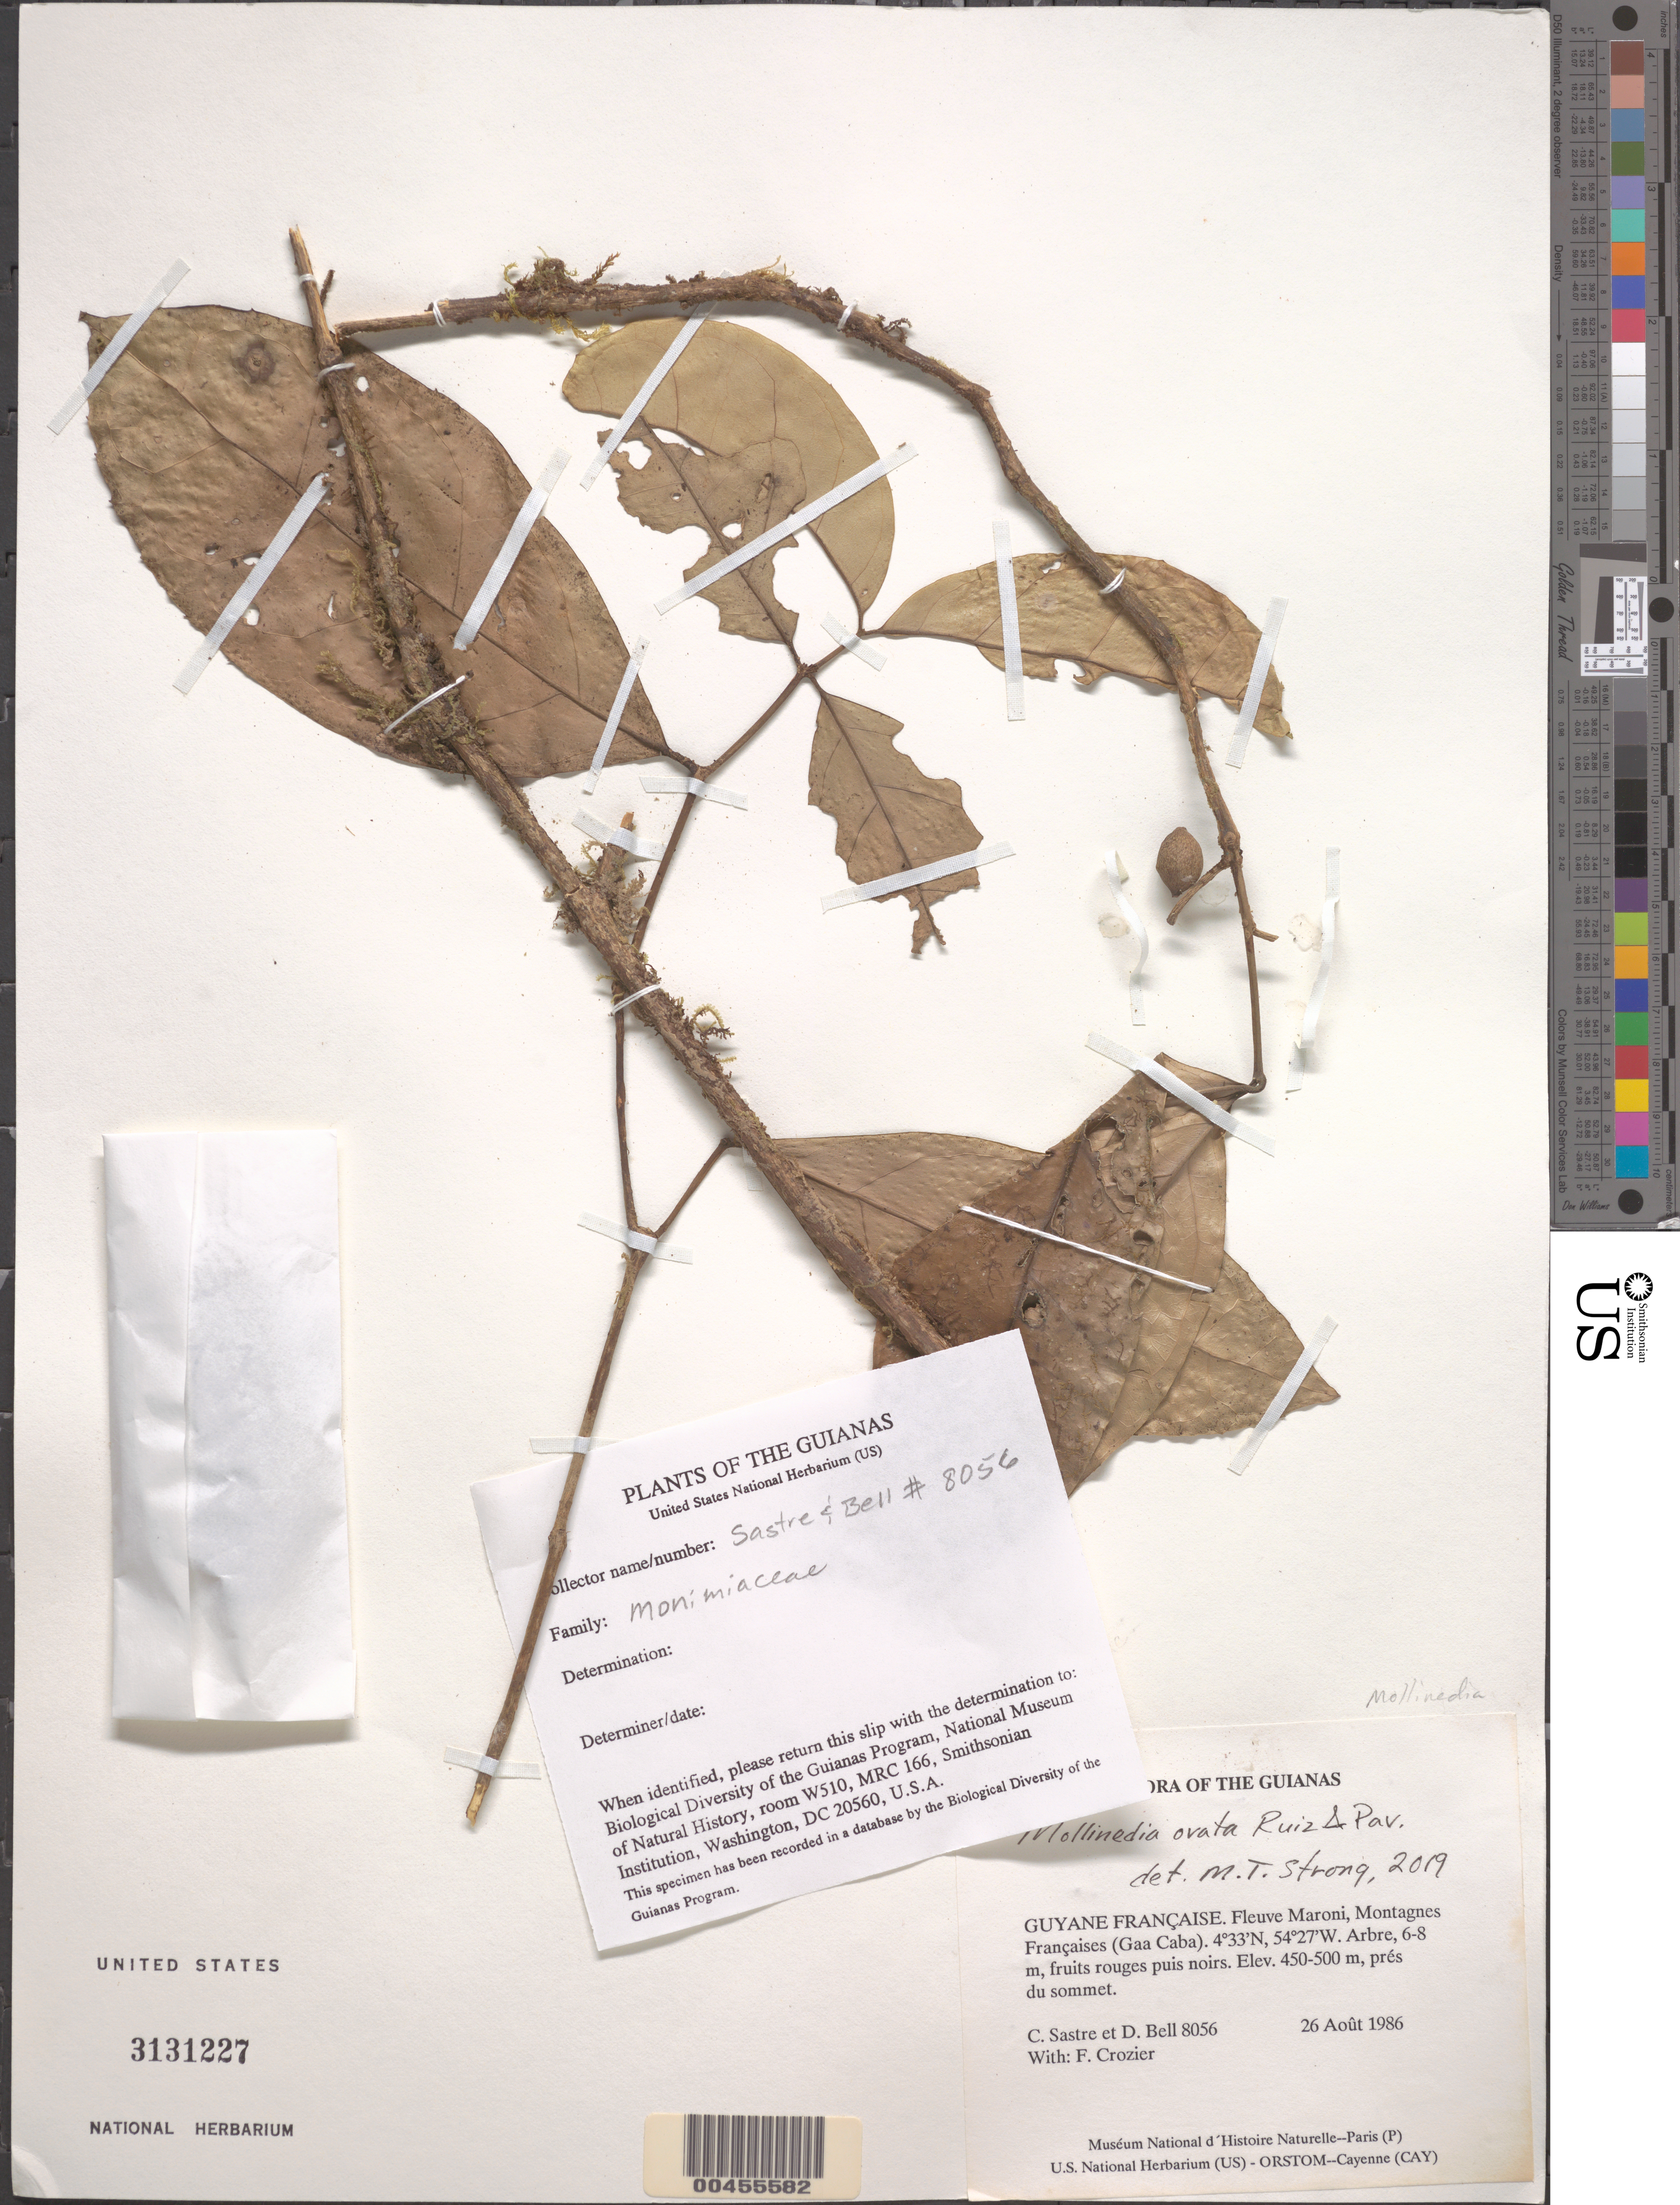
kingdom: Plantae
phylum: Tracheophyta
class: Magnoliopsida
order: Laurales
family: Monimiaceae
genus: Mollinedia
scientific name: Mollinedia ovata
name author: Ruiz & Pav.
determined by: Strong, Mark T., (BOT), Smithsonian Institution - National Museum of Natural History (UNITED STATES)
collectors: C. H. L. Sastre, D. A. Bell & F. Crozier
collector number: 8056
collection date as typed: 26 August 1986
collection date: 1986-08-26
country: French Guiana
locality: Fleuve Maroni, Montagnes Françaises (Gaa Caba)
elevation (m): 450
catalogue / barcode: US 3131227